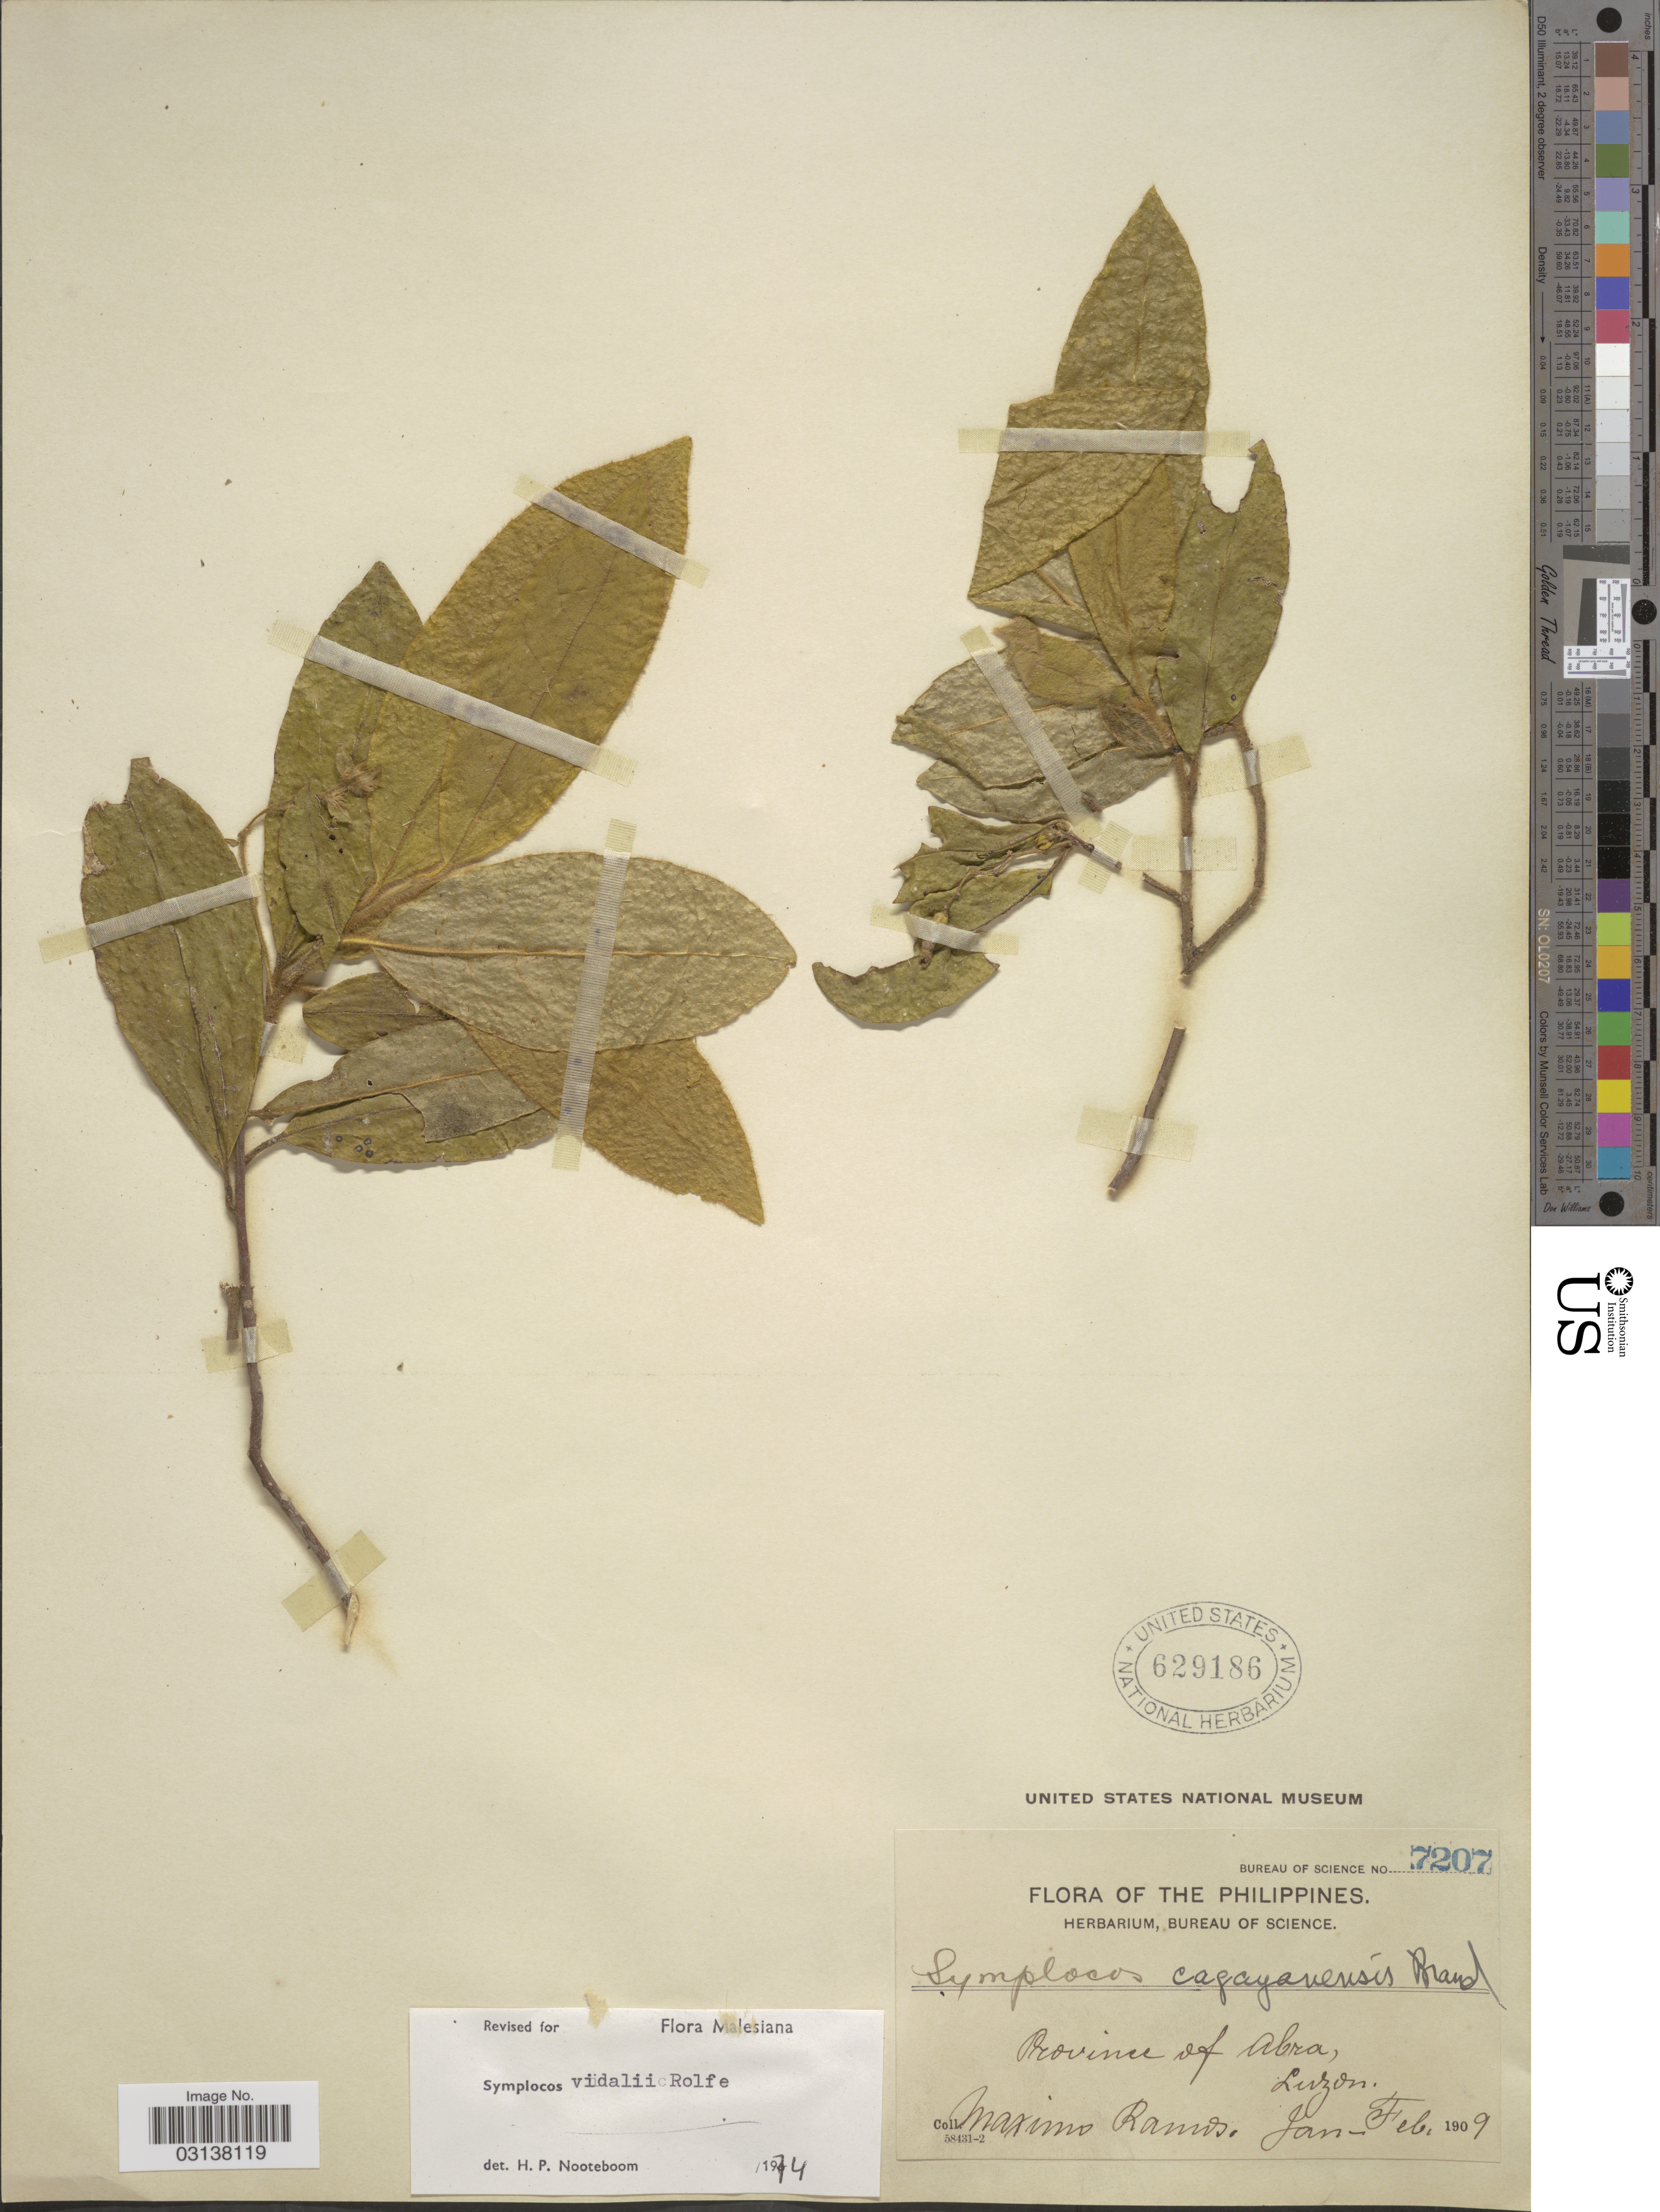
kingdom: Plantae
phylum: Tracheophyta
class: Magnoliopsida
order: Ericales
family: Symplocaceae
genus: Symplocos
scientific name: Symplocos vidalii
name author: Rolfe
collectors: M. Ramos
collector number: Bureau of Science 7207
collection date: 1909-01/1909-02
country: Philippines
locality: The Philippines. Province of Abra, Luzon.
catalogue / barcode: US 629186